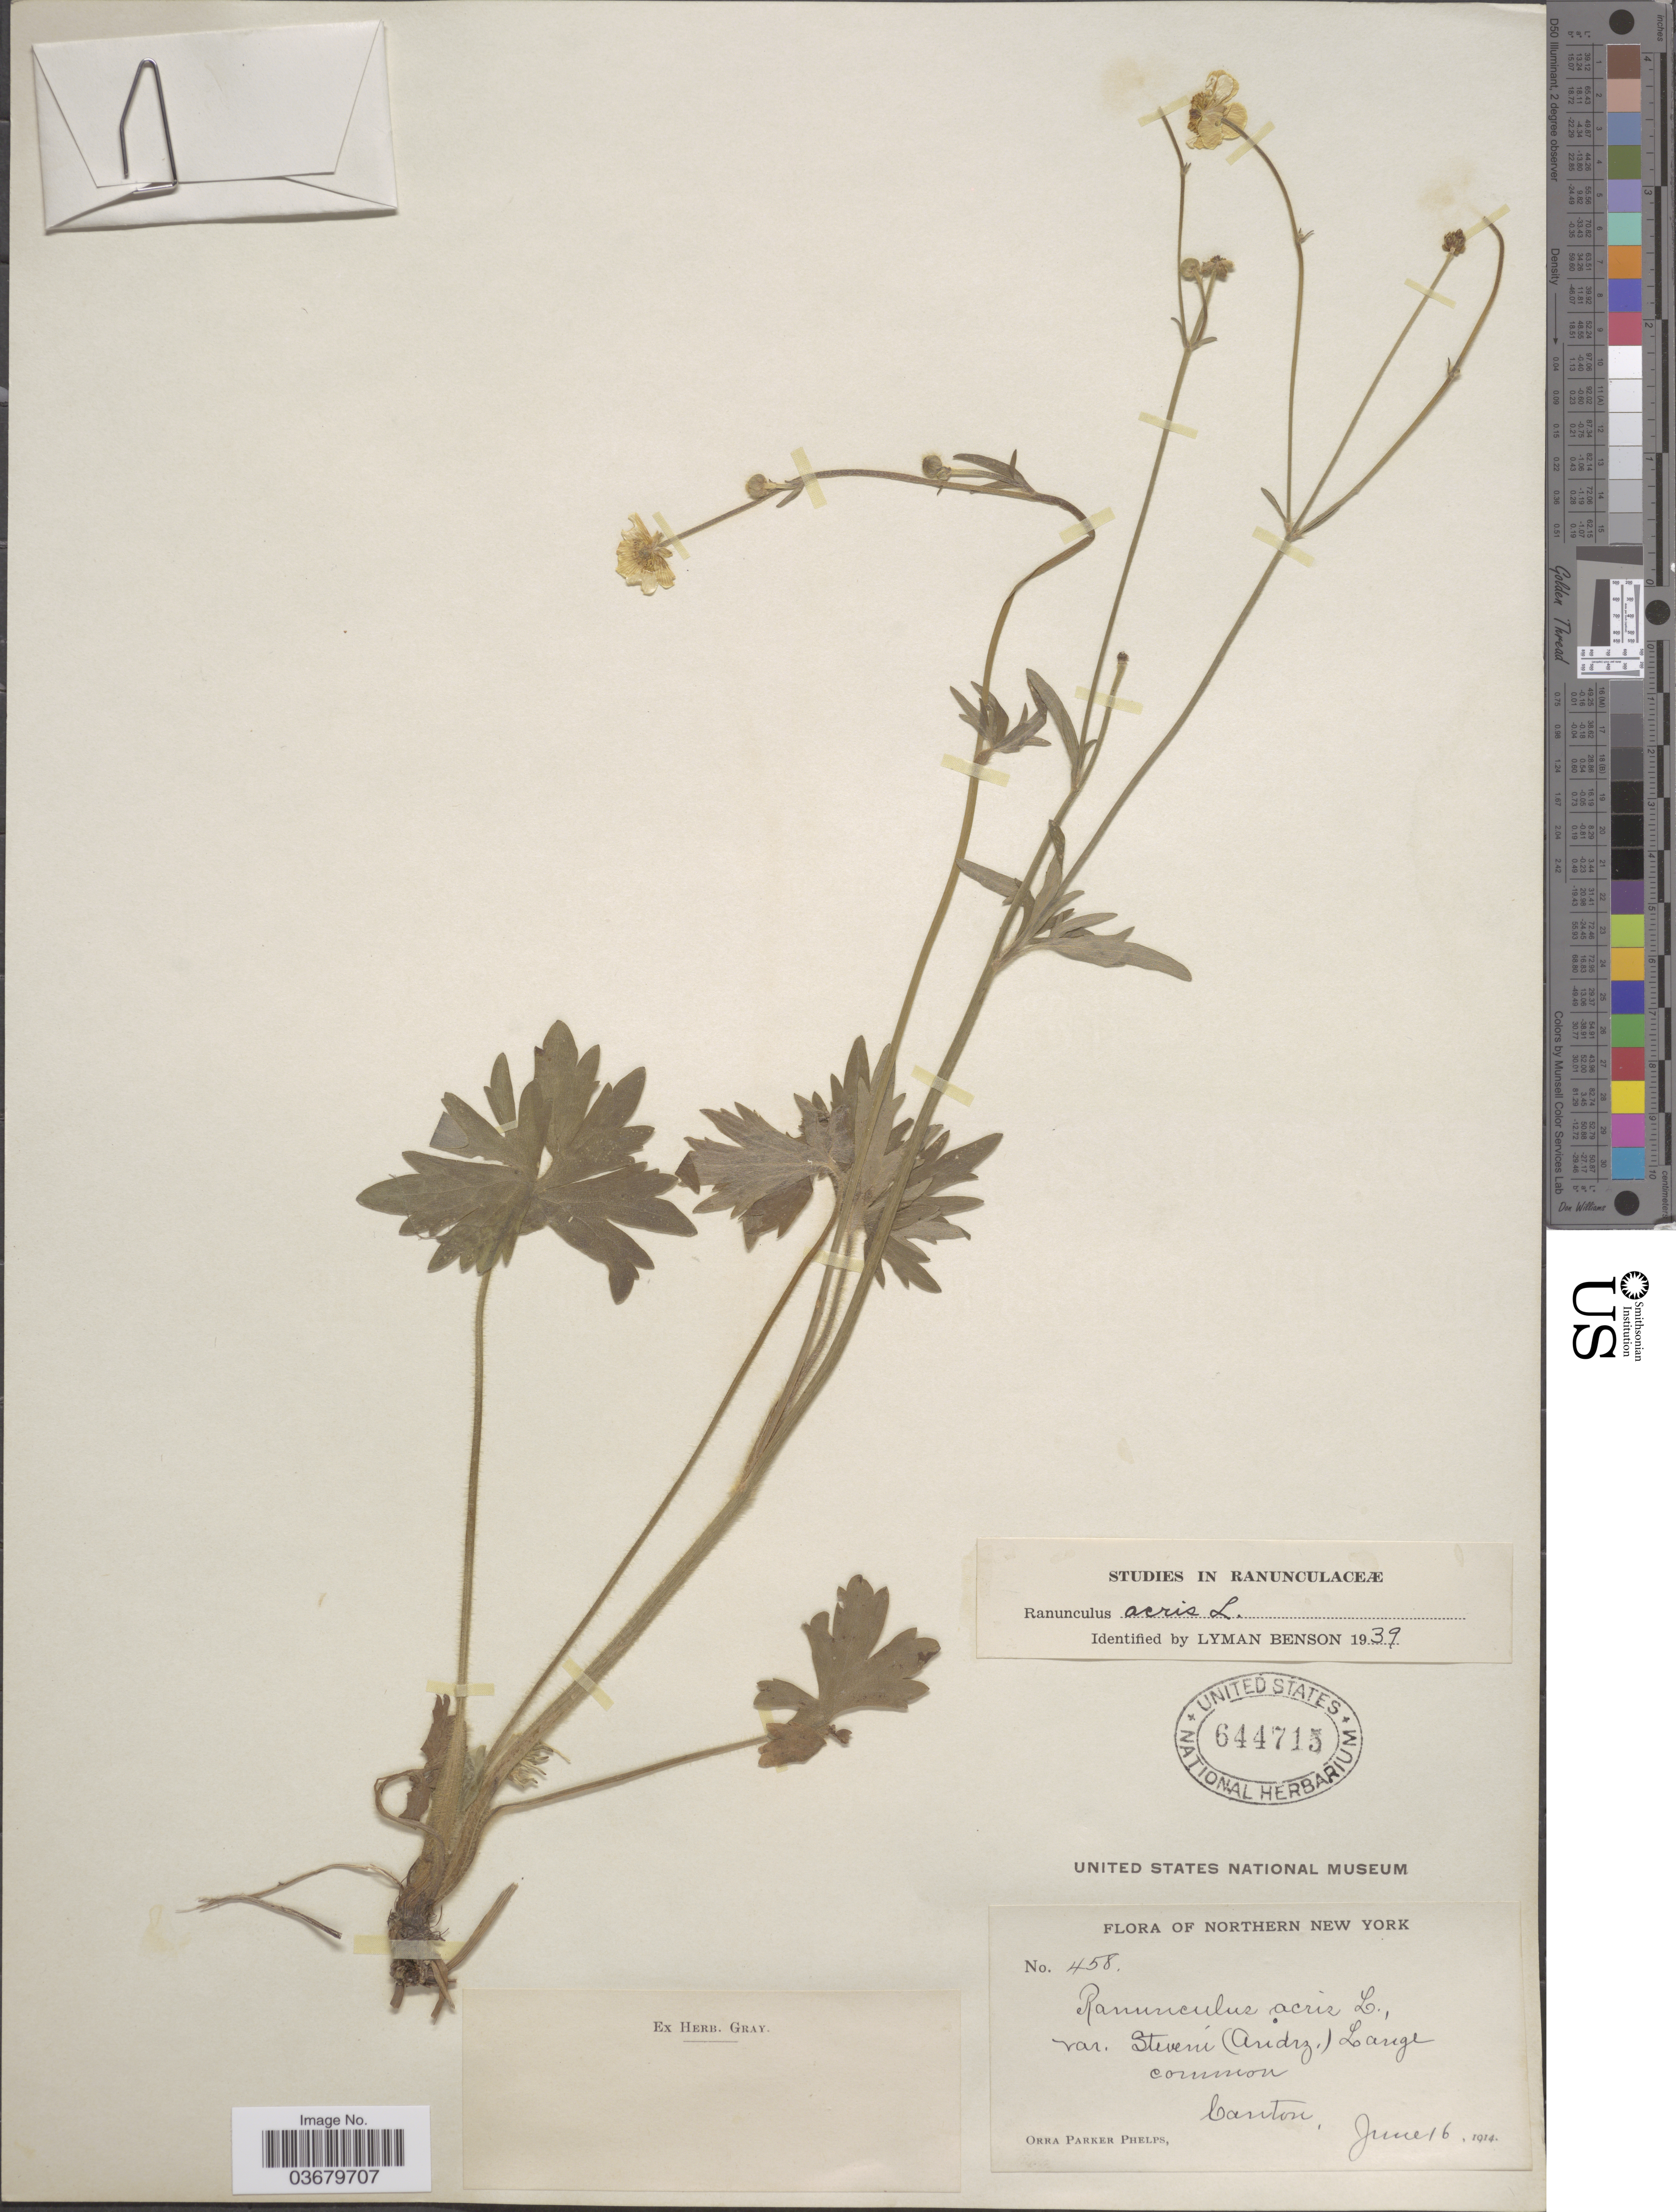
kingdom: Plantae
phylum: Tracheophyta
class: Magnoliopsida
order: Ranunculales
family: Ranunculaceae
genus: Ranunculus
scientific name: Ranunculus acris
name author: L.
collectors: O. P. Phelps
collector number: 458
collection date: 1914-06-16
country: United States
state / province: New York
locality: Northern New York. Canton.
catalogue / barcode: US 644715